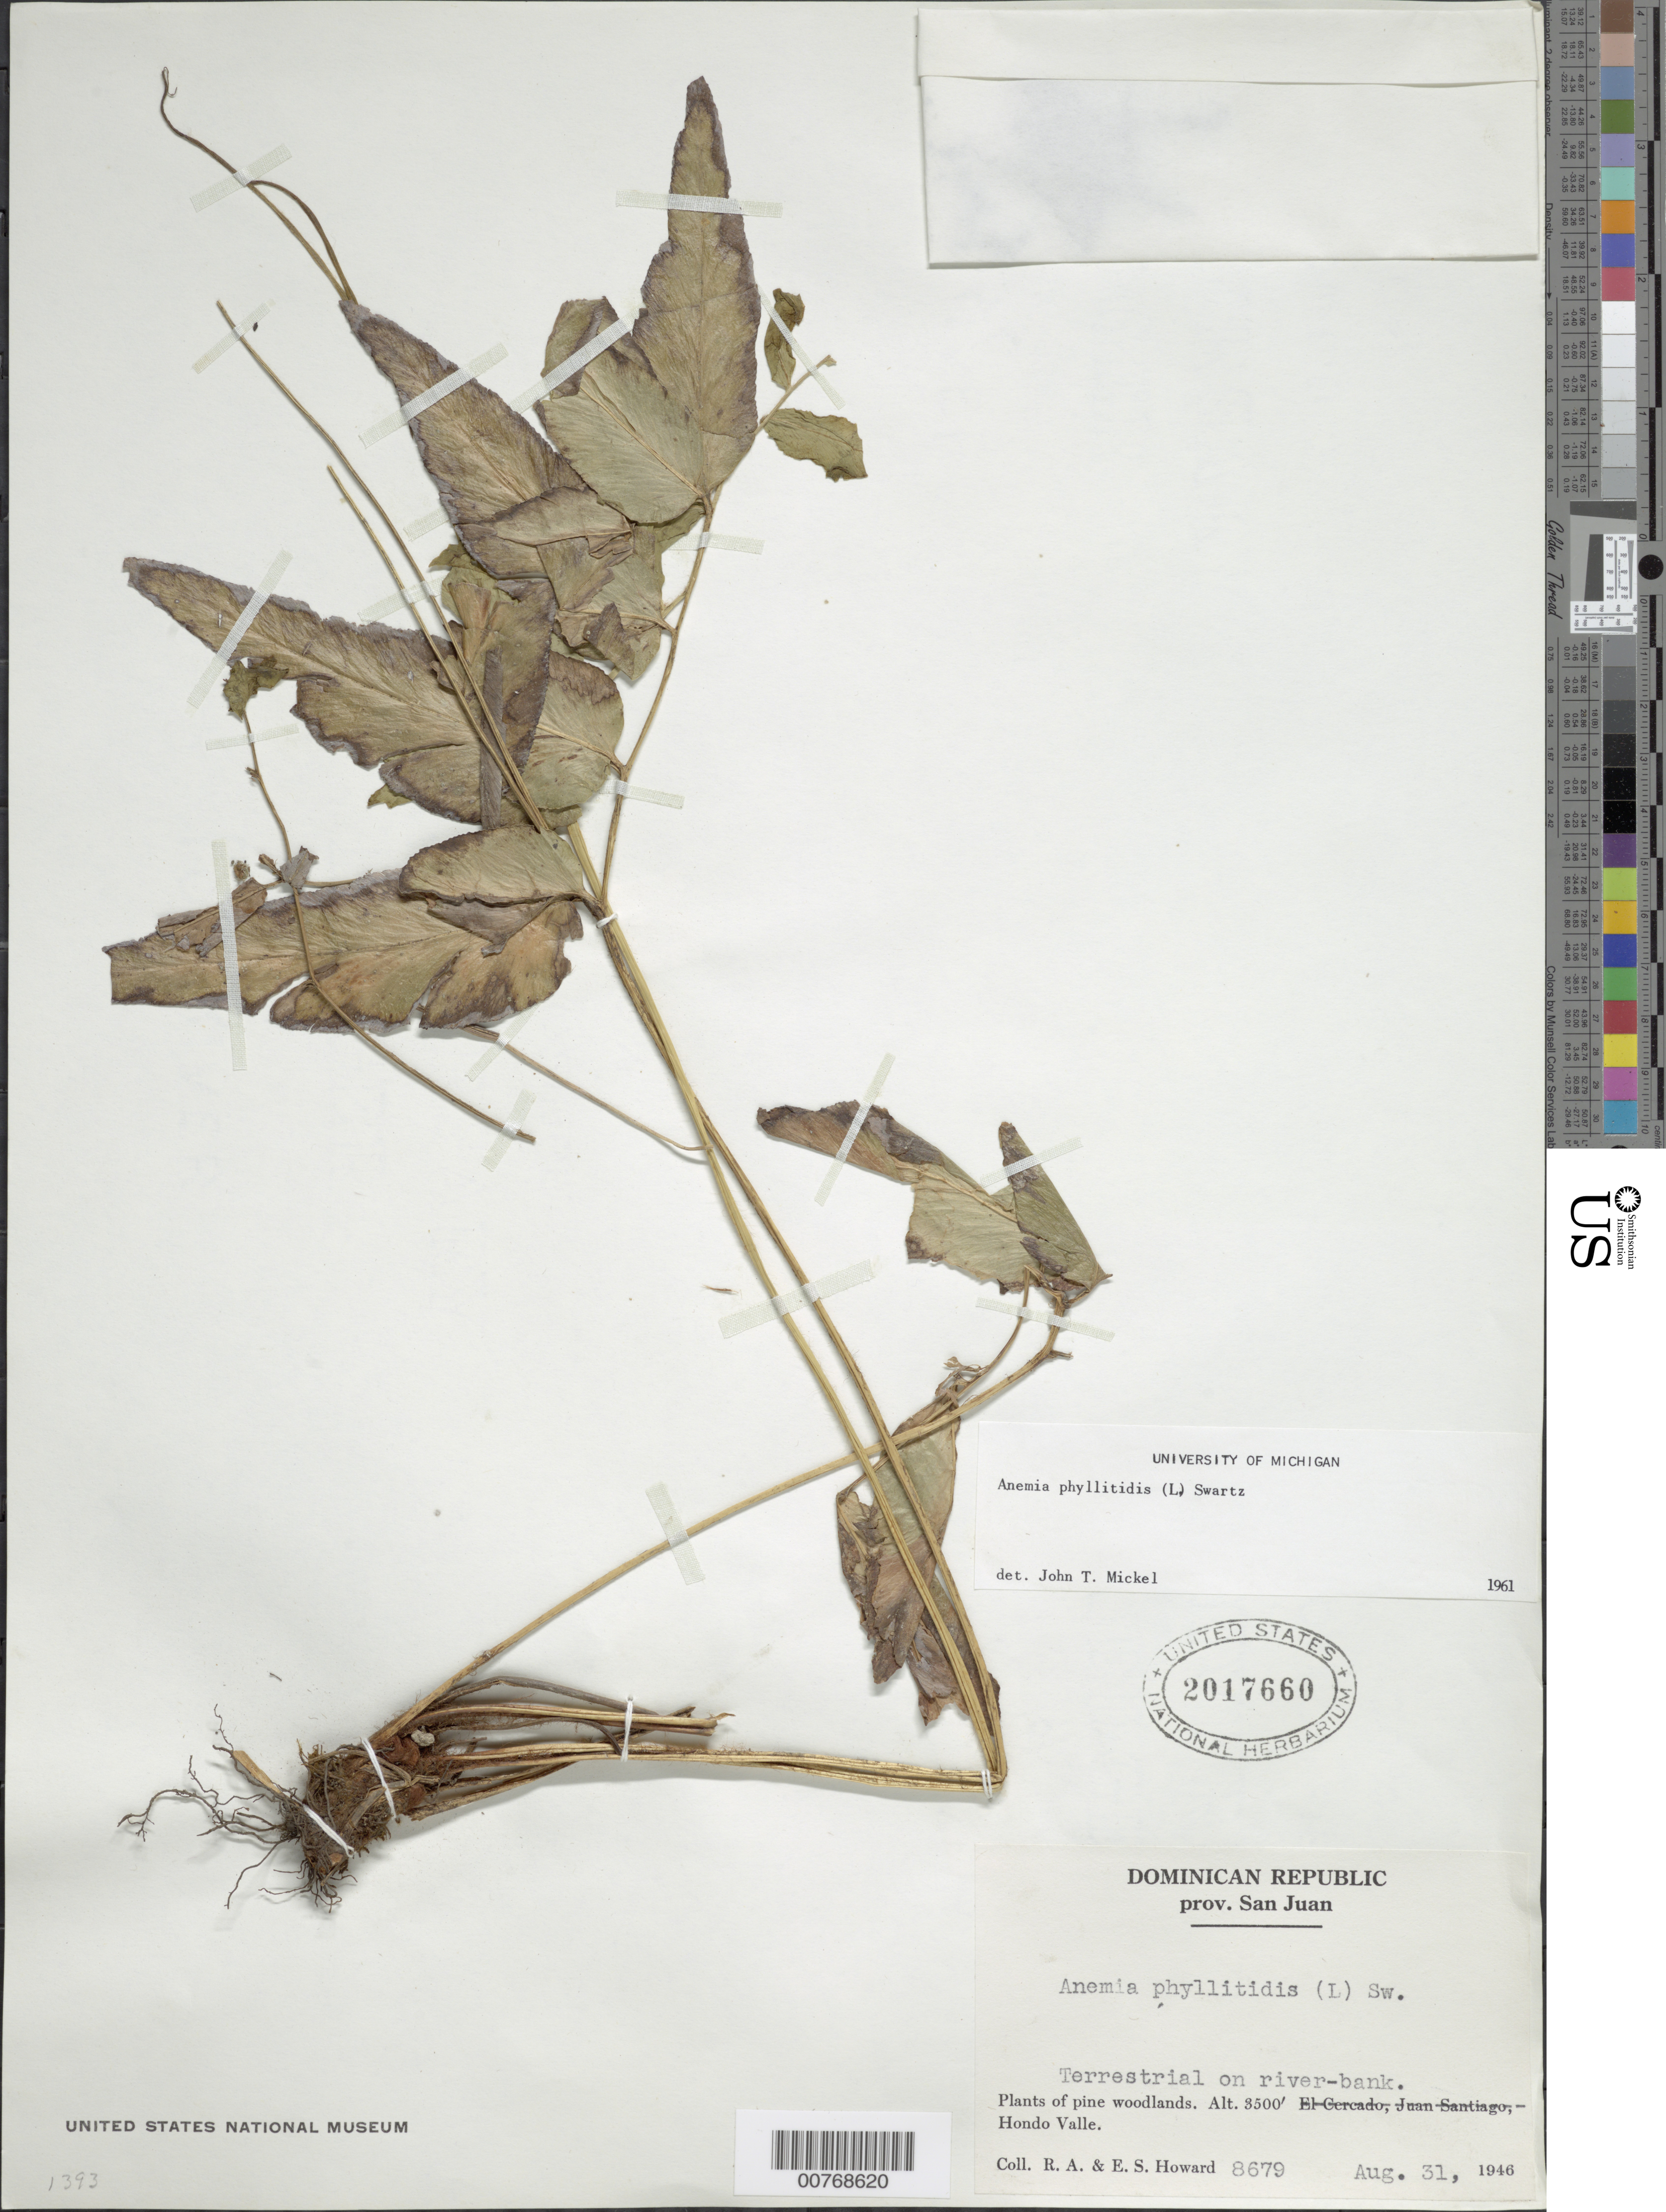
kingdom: Plantae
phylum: Tracheophyta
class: Polypodiopsida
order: Schizaeales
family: Anemiaceae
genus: Anemia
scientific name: Anemia phyllitidis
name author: (L.) Sw.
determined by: Mickel, J. T., (NY), New York Botanical Garden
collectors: R. A. Howard & E. S. Howard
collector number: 8679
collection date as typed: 31 Aug 1946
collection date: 1946-08-31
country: Dominican Republic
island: Hispaniola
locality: Provincia San Juan. Hondo Valle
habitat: Pine woodlands, on river bank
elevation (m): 1067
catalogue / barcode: US 2017660